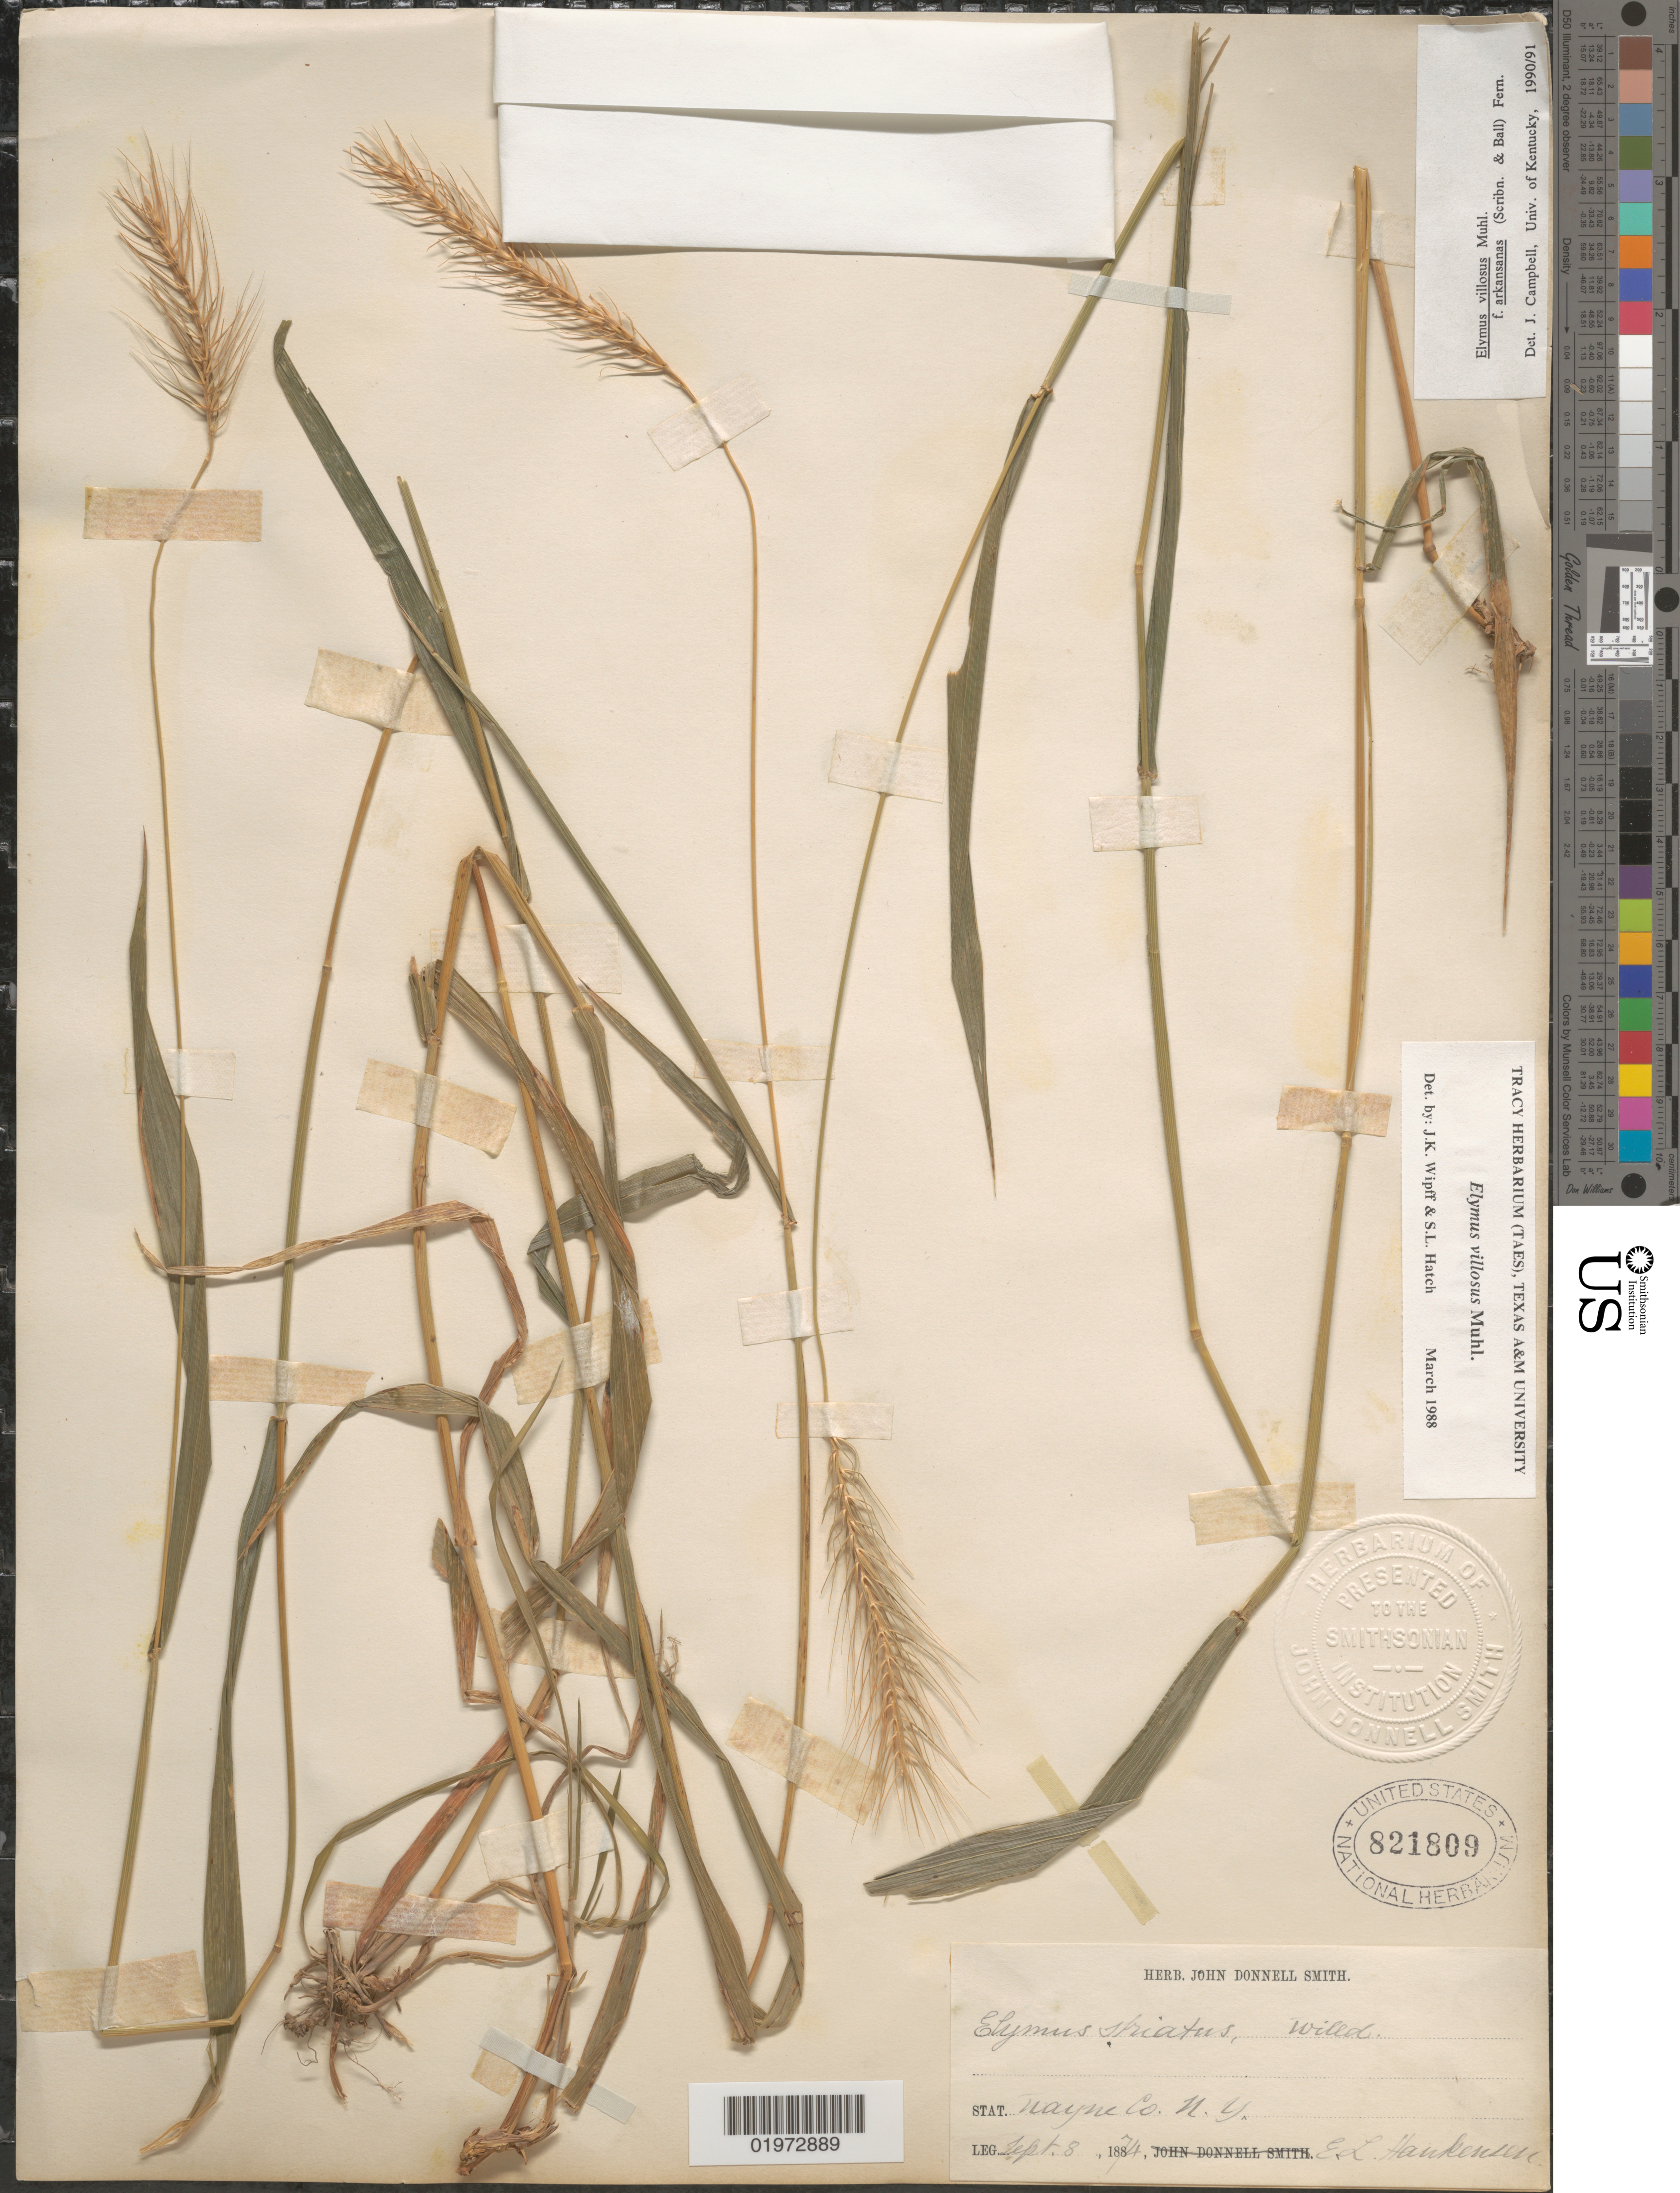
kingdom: Plantae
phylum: Tracheophyta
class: Liliopsida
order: Poales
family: Poaceae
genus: Elymus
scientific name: Elymus villosus var. arkansanus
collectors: E. Hankenson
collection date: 1874-09-08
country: United States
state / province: New York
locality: Stat. Wayne Co.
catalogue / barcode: US 821809